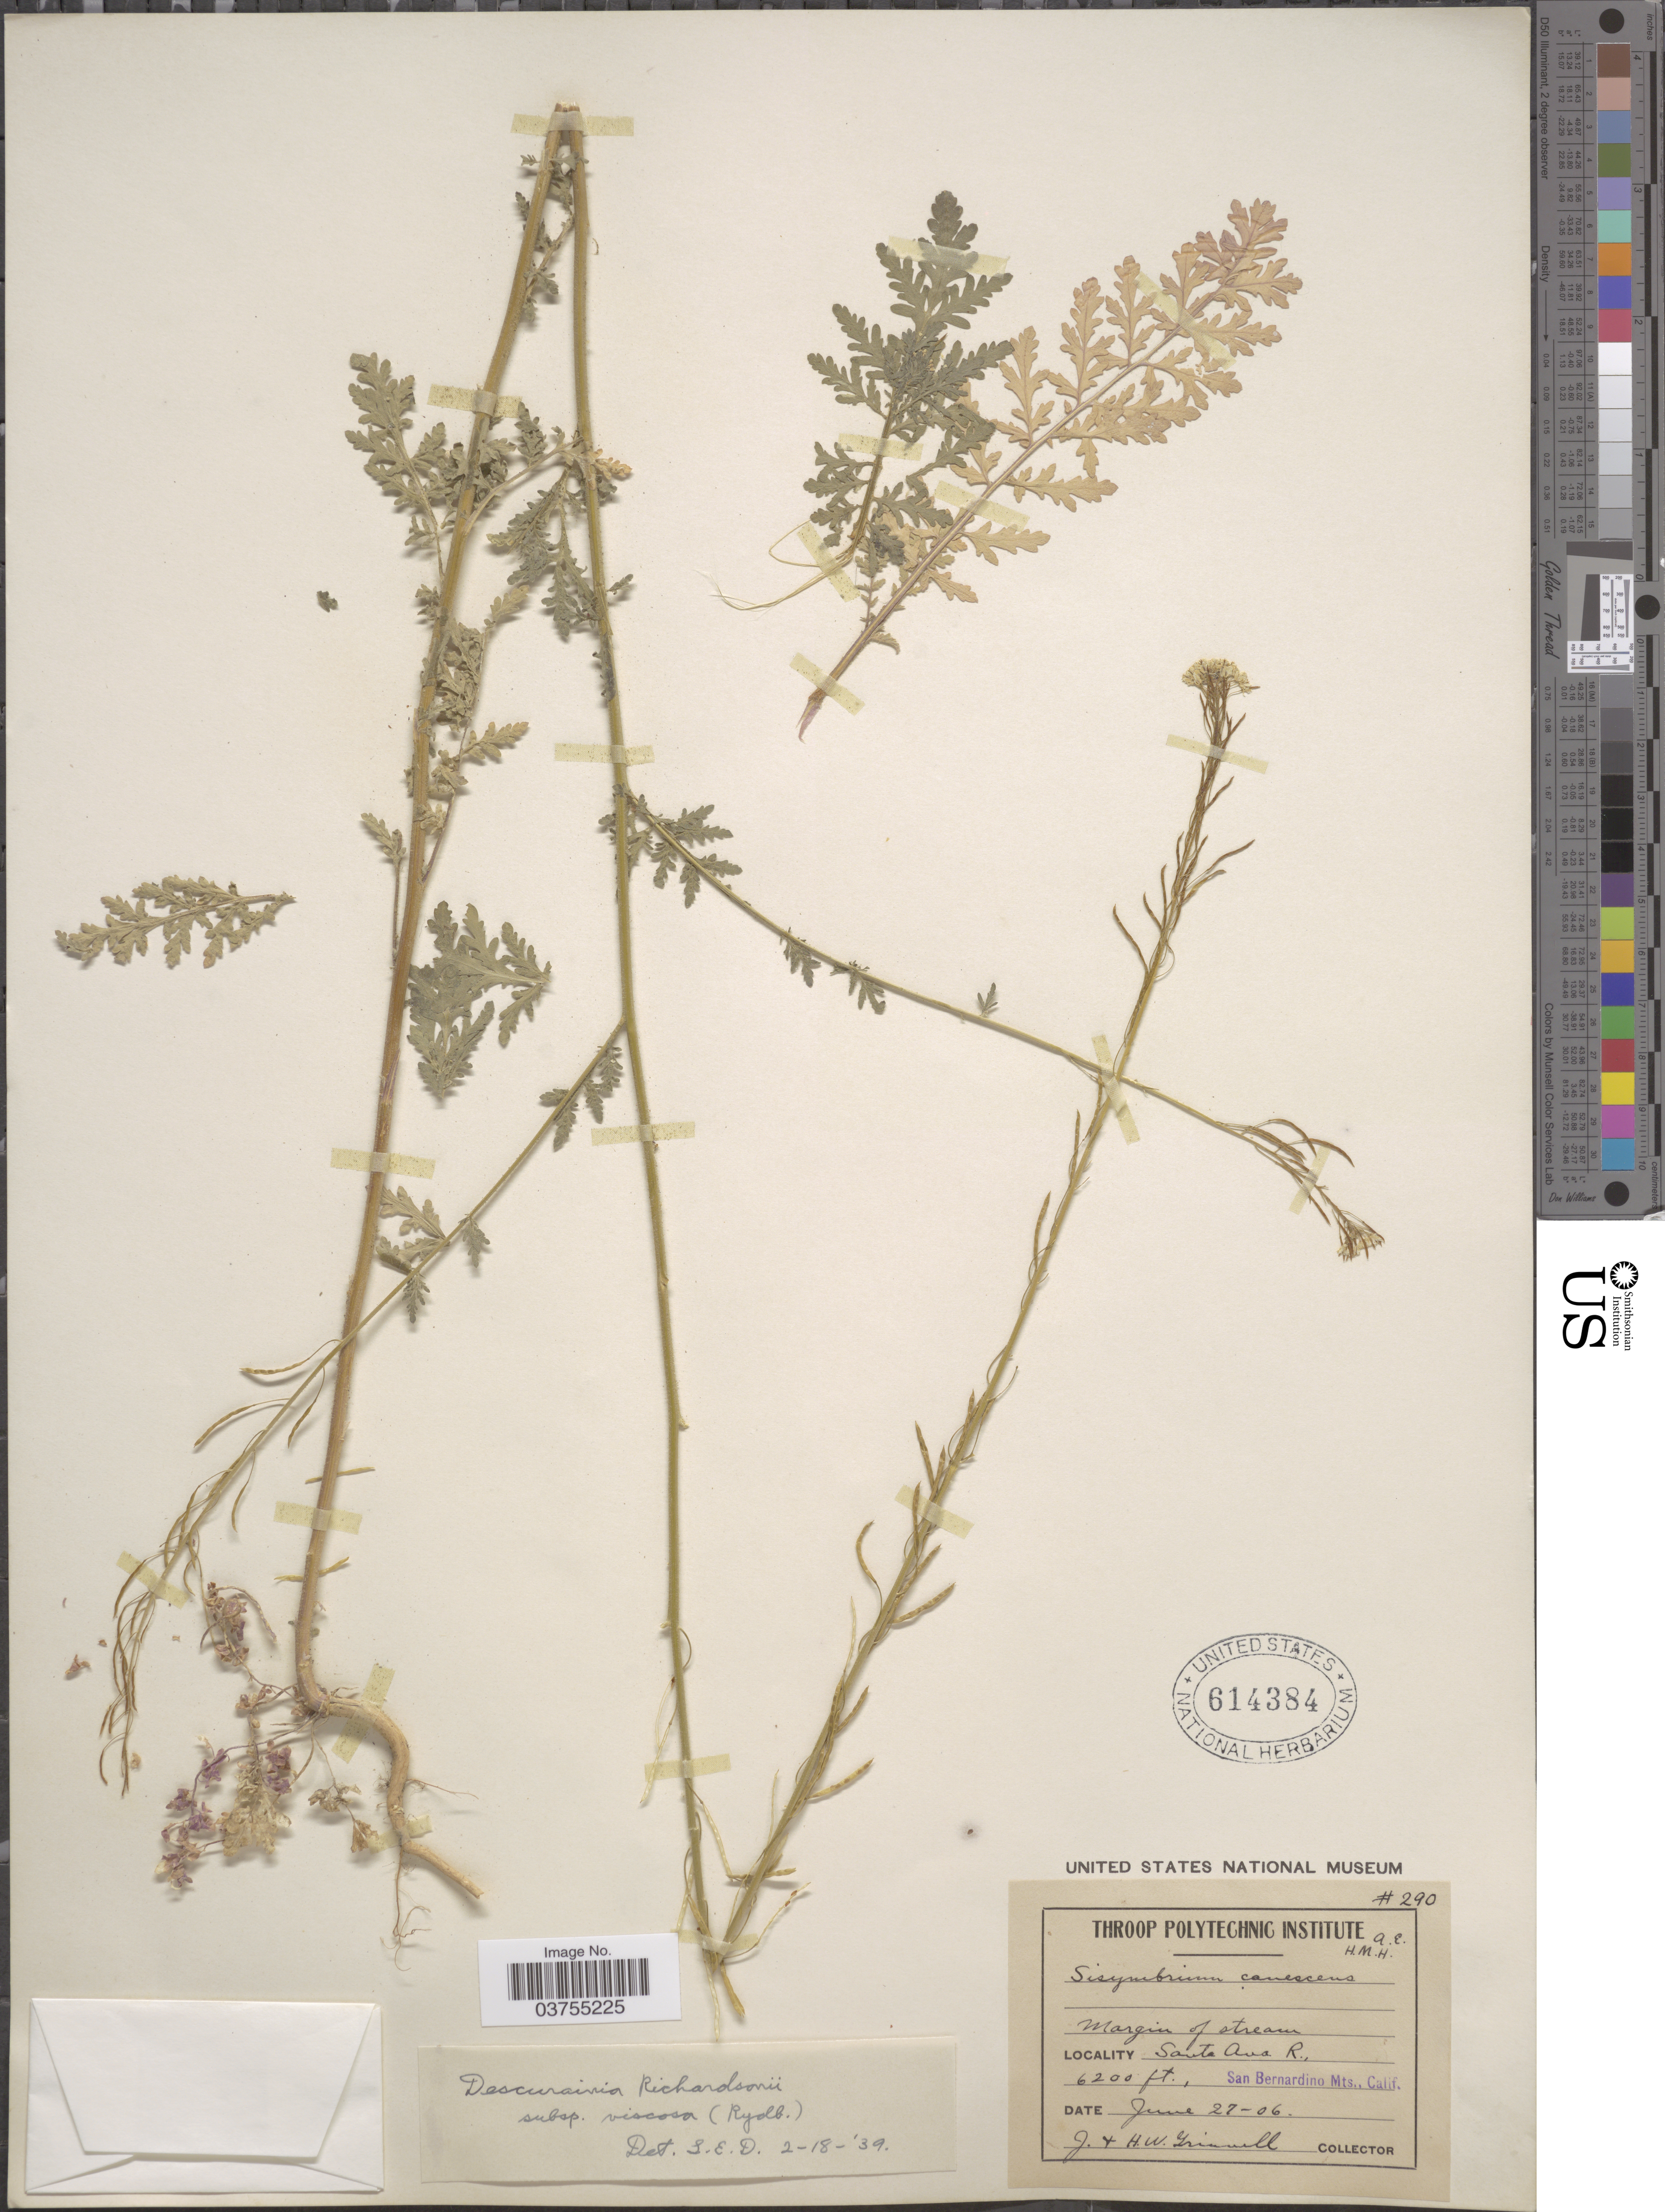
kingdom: Plantae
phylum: Tracheophyta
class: Magnoliopsida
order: Brassicales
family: Brassicaceae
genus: Descurainia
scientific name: Descurainia richardsonii subsp. viscosa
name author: (Rydb.) Detling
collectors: J. Grinnell & H. Grinnell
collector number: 290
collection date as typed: Transcribed d/m/y: 27/6/6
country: United States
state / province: California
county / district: San Bernardino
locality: Santa Ana R., San Bernardino Mts.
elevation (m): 1890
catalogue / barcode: US 614384